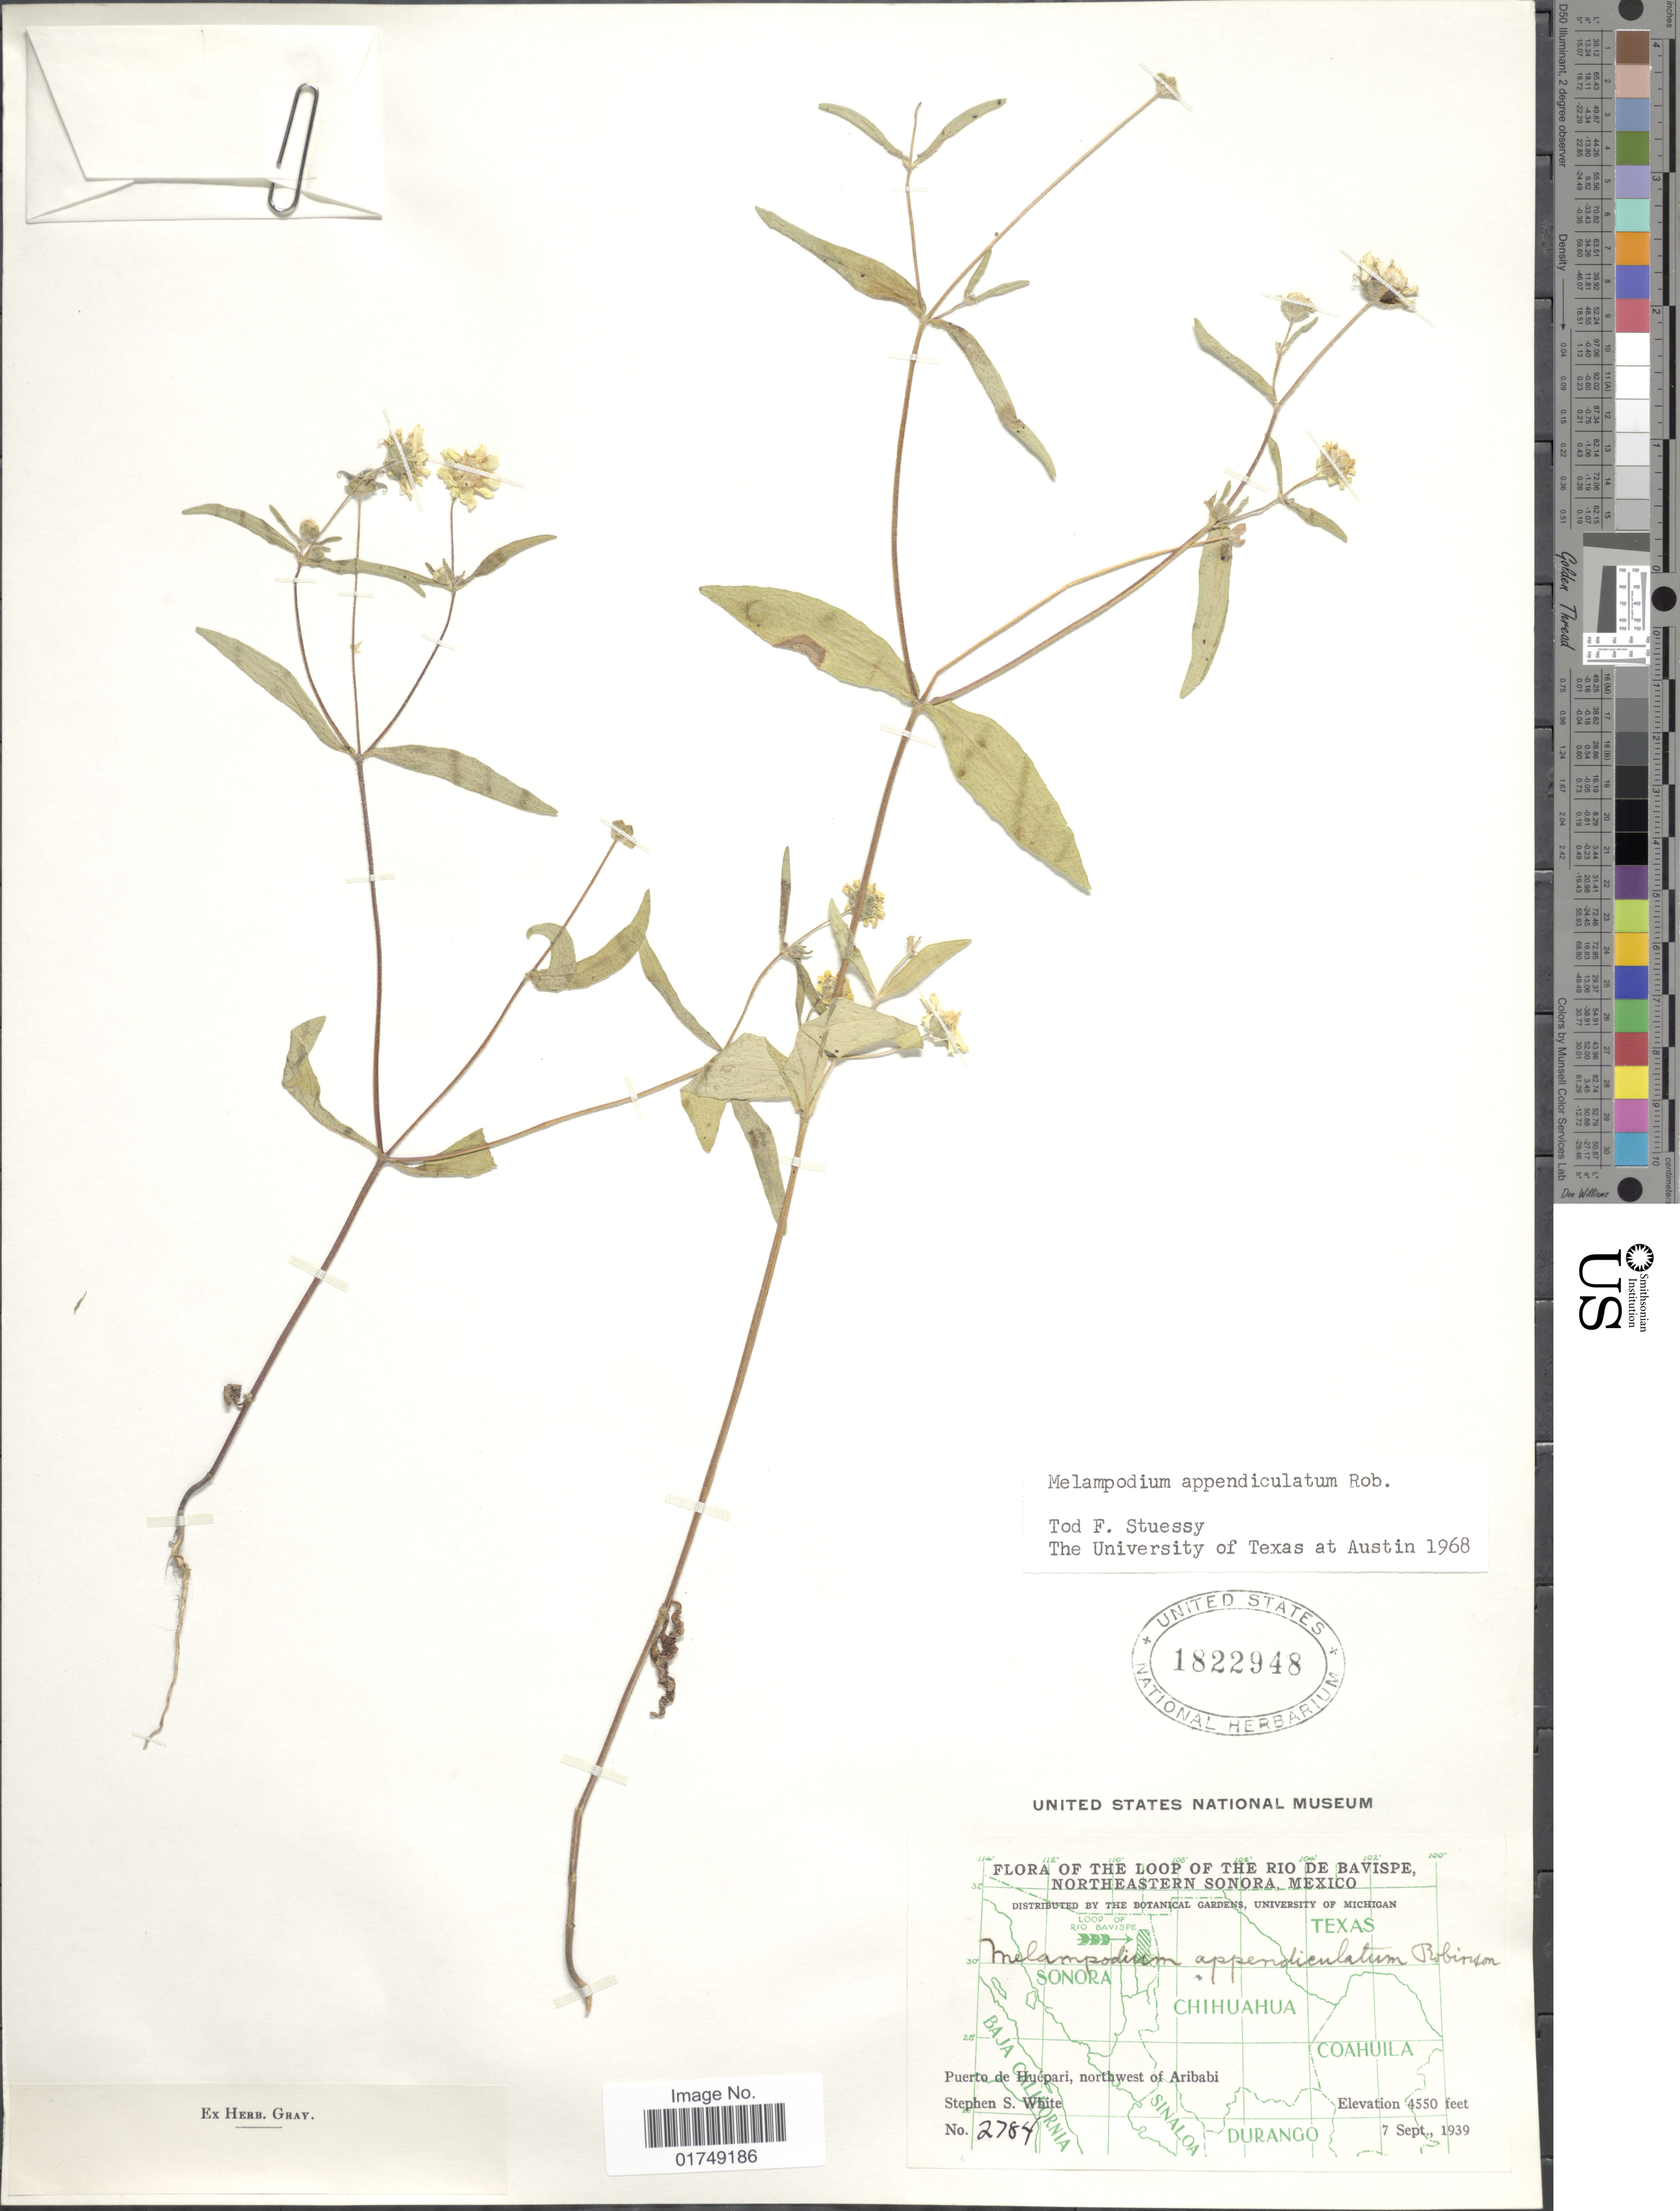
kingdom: Plantae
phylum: Tracheophyta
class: Magnoliopsida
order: Asterales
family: Asteraceae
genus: Melampodium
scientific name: Melampodium appendiculatum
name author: B.L. Rob.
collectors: S. S. White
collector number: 2784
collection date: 1939-09-07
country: Mexico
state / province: Sonora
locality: Loop of the Rio de Bavispe, Northeastern Sonora, Puerto de Huepari, northwest of Aribabi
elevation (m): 1387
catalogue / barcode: US 1822948